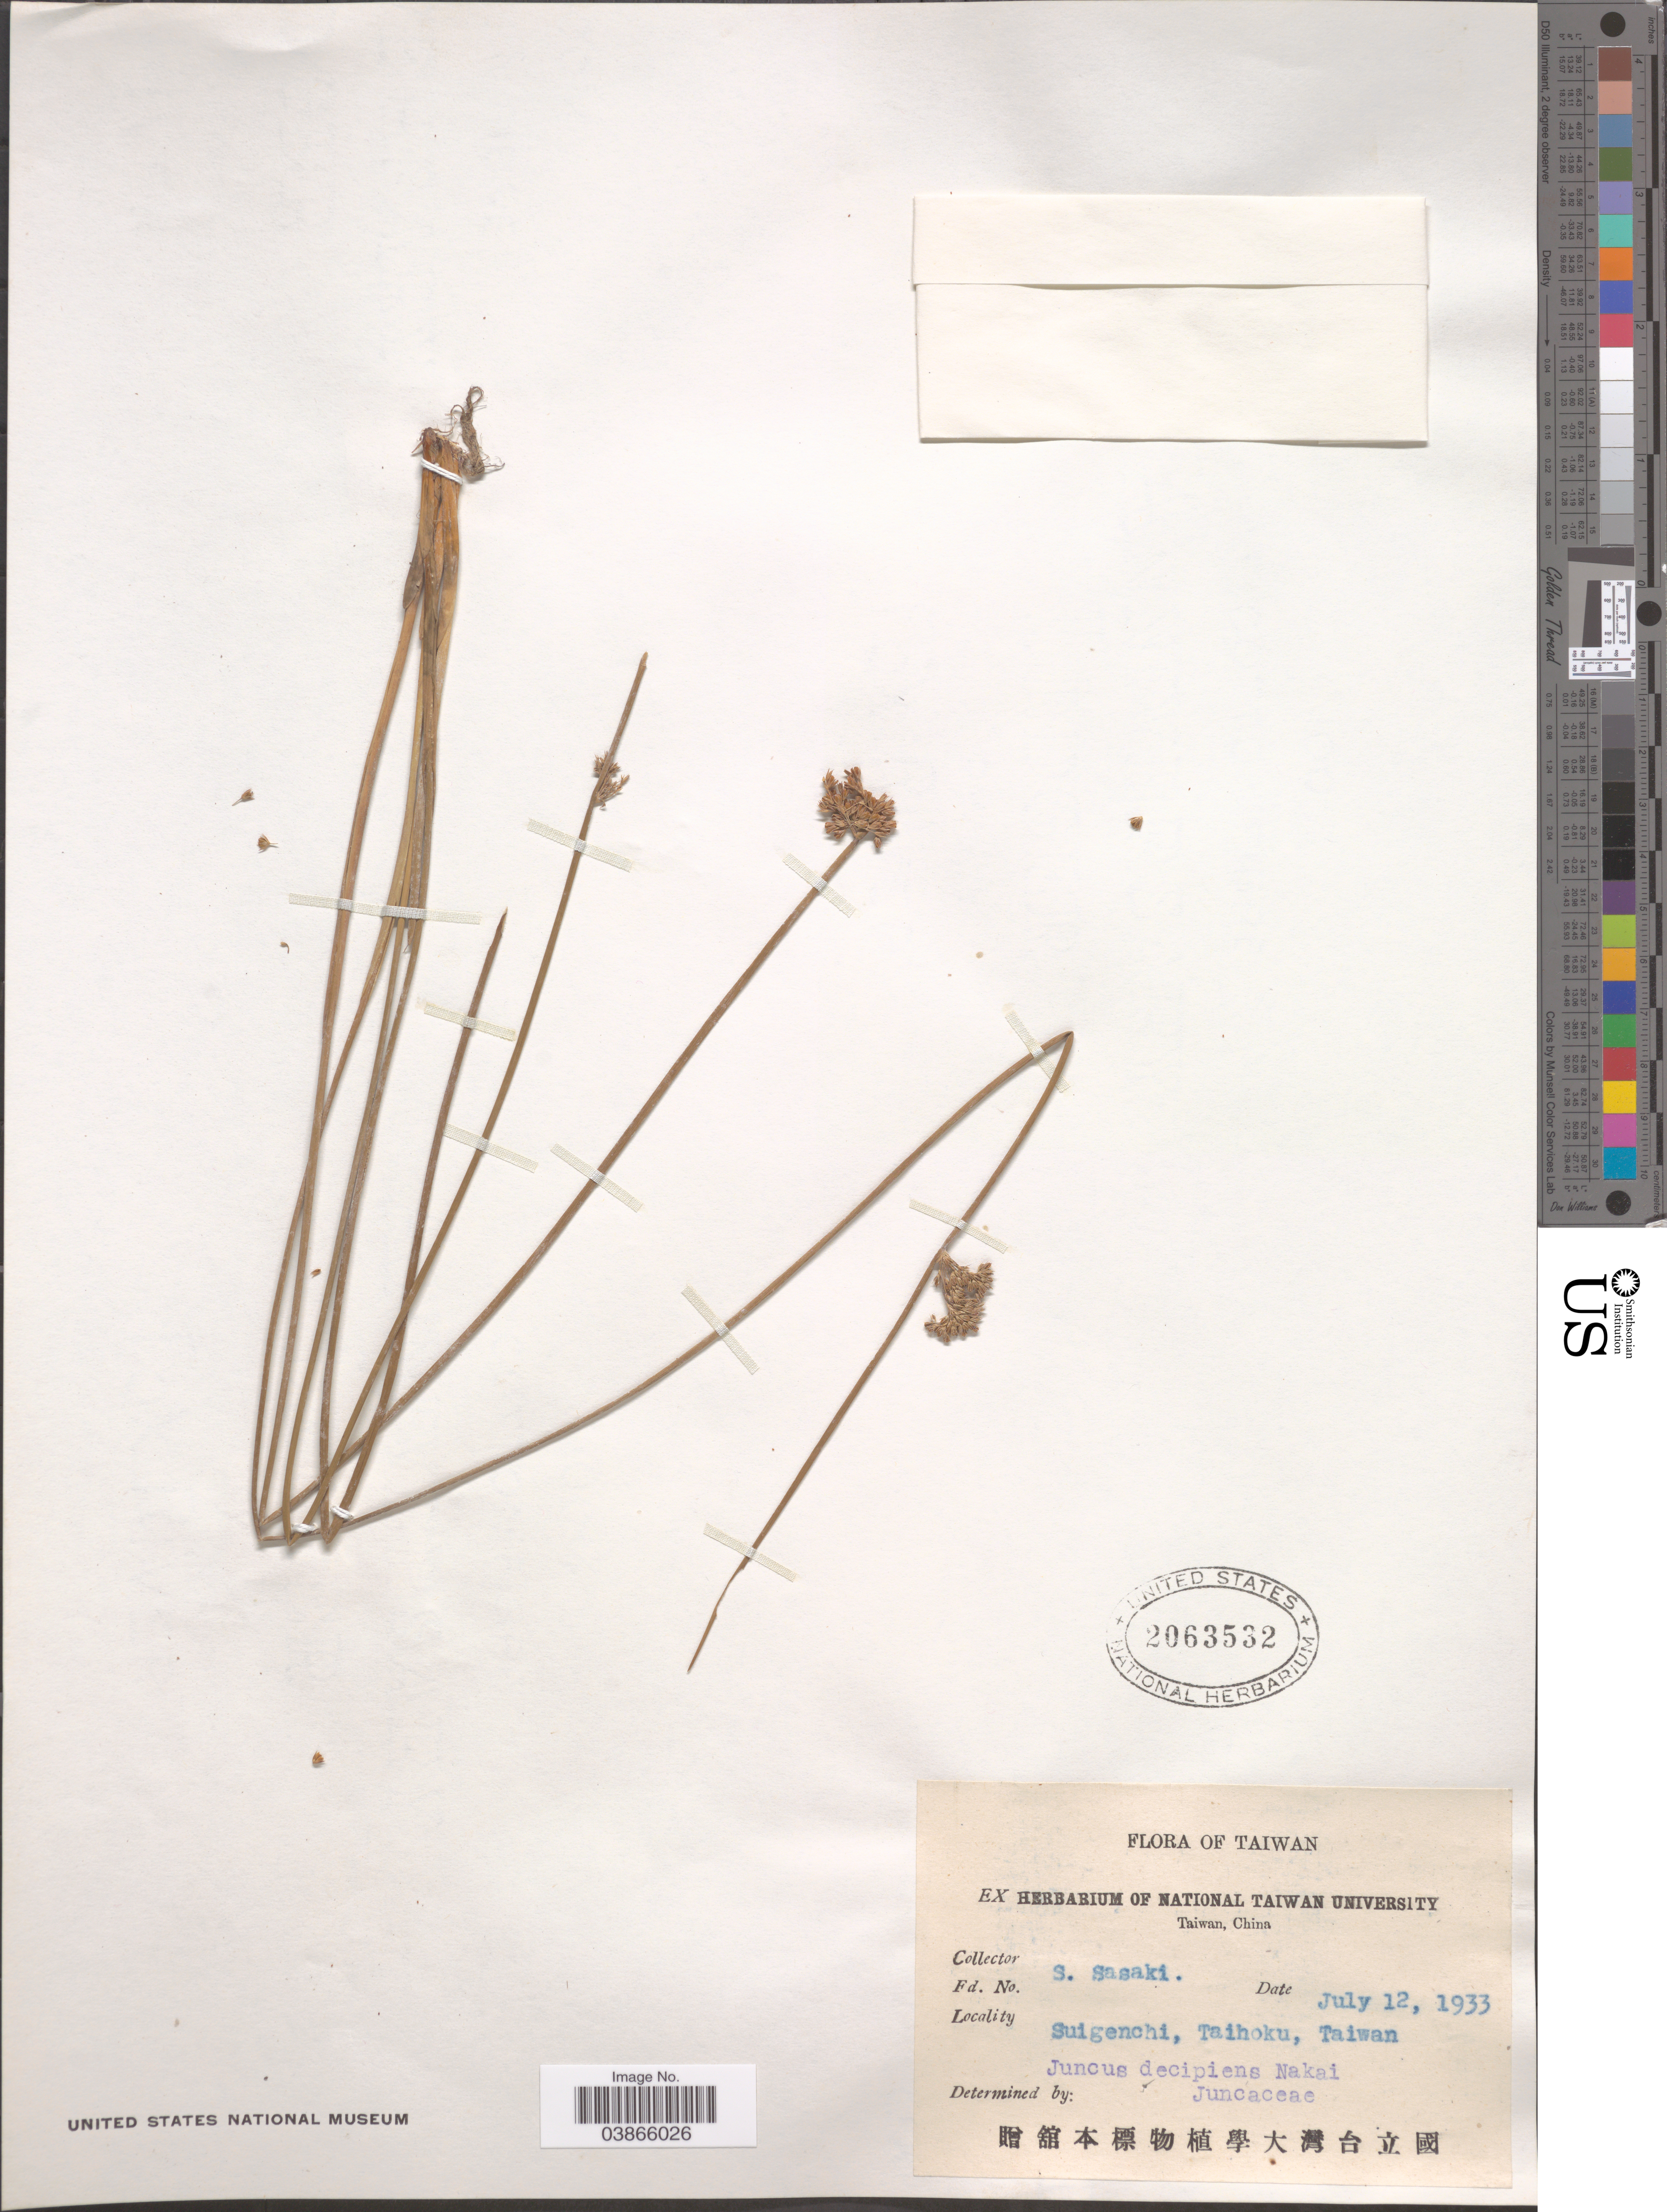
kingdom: Plantae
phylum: Tracheophyta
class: Liliopsida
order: Poales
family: Juncaceae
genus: Juncus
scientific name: Juncus decipiens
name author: (Buchenau) Nakai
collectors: S. Sasaki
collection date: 1933-07-12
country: Taiwan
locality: Suigenchi, Taihoku.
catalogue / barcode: US 2063532